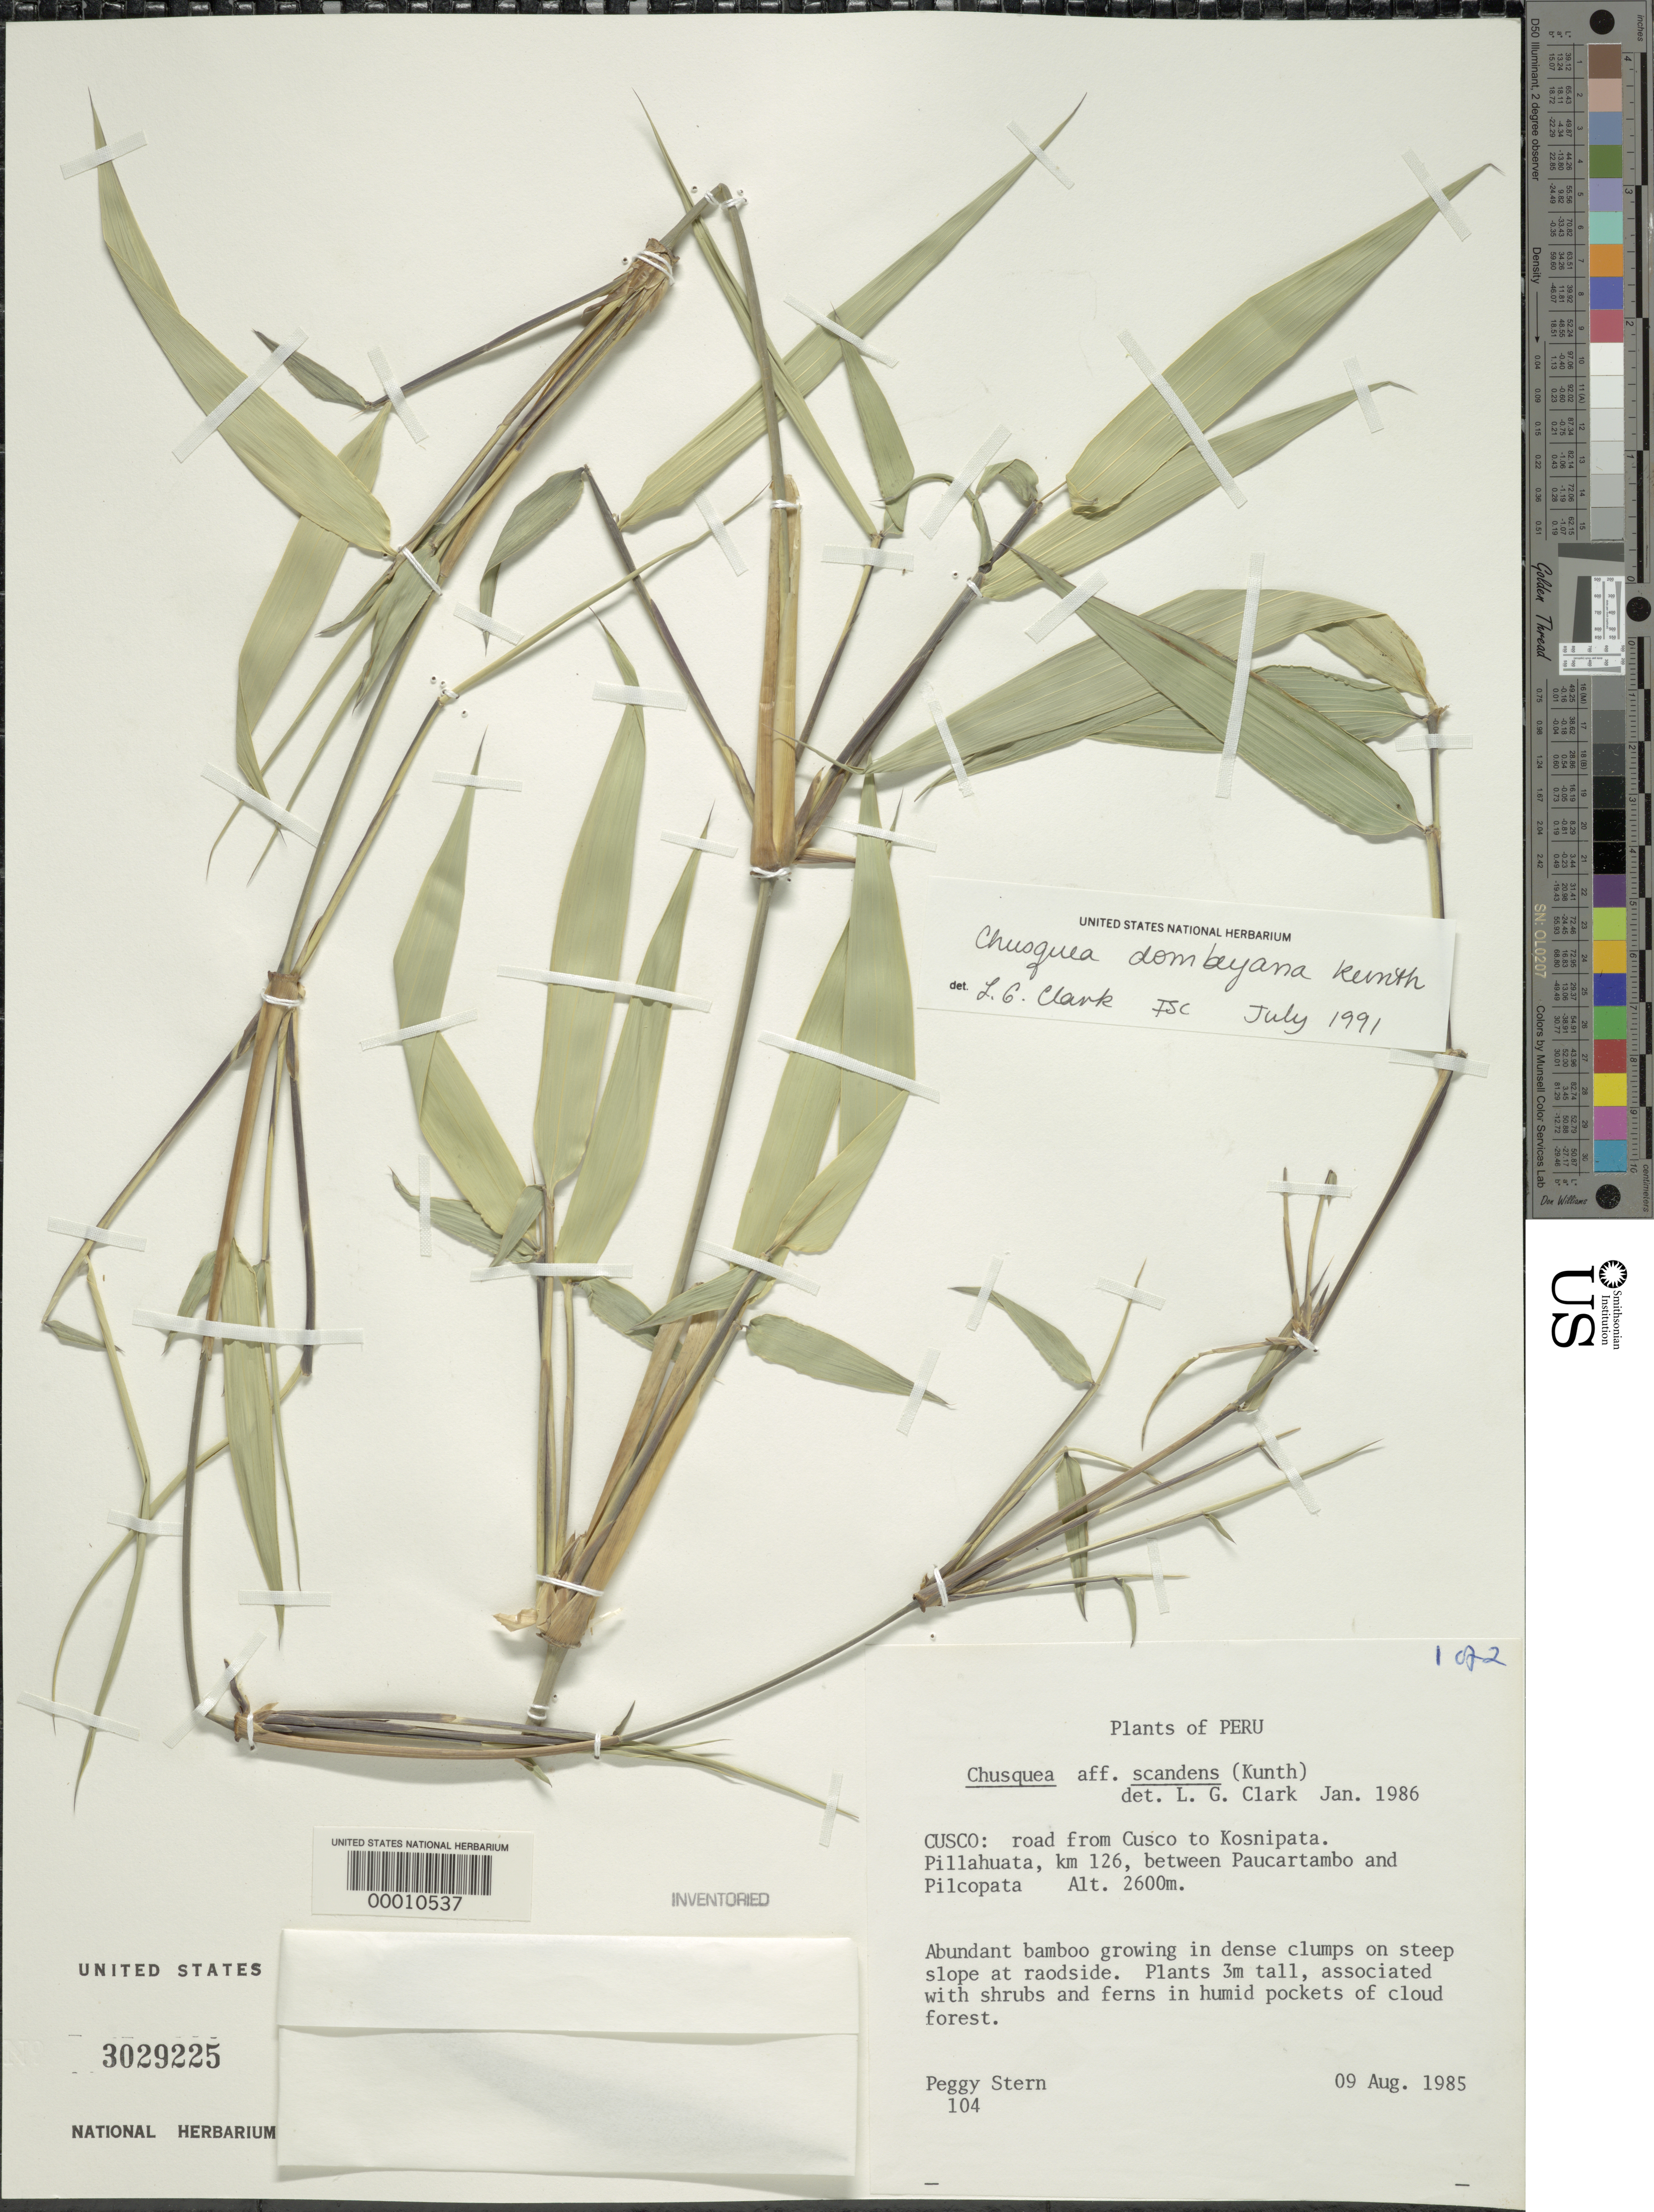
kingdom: Plantae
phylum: Tracheophyta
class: Liliopsida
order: Poales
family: Poaceae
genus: Chusquea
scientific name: Chusquea dombeyana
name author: Kunth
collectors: P. Stern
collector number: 104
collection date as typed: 09 Aug 1985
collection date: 1985-08-09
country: Peru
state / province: Cusco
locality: Road from Cusco to Kosnipata; Pillahuata, km 126, between Paucartambo and Pilcopata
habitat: On steep slope at roadside; humid pockets of cloud forest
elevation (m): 2600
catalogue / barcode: US 3029225